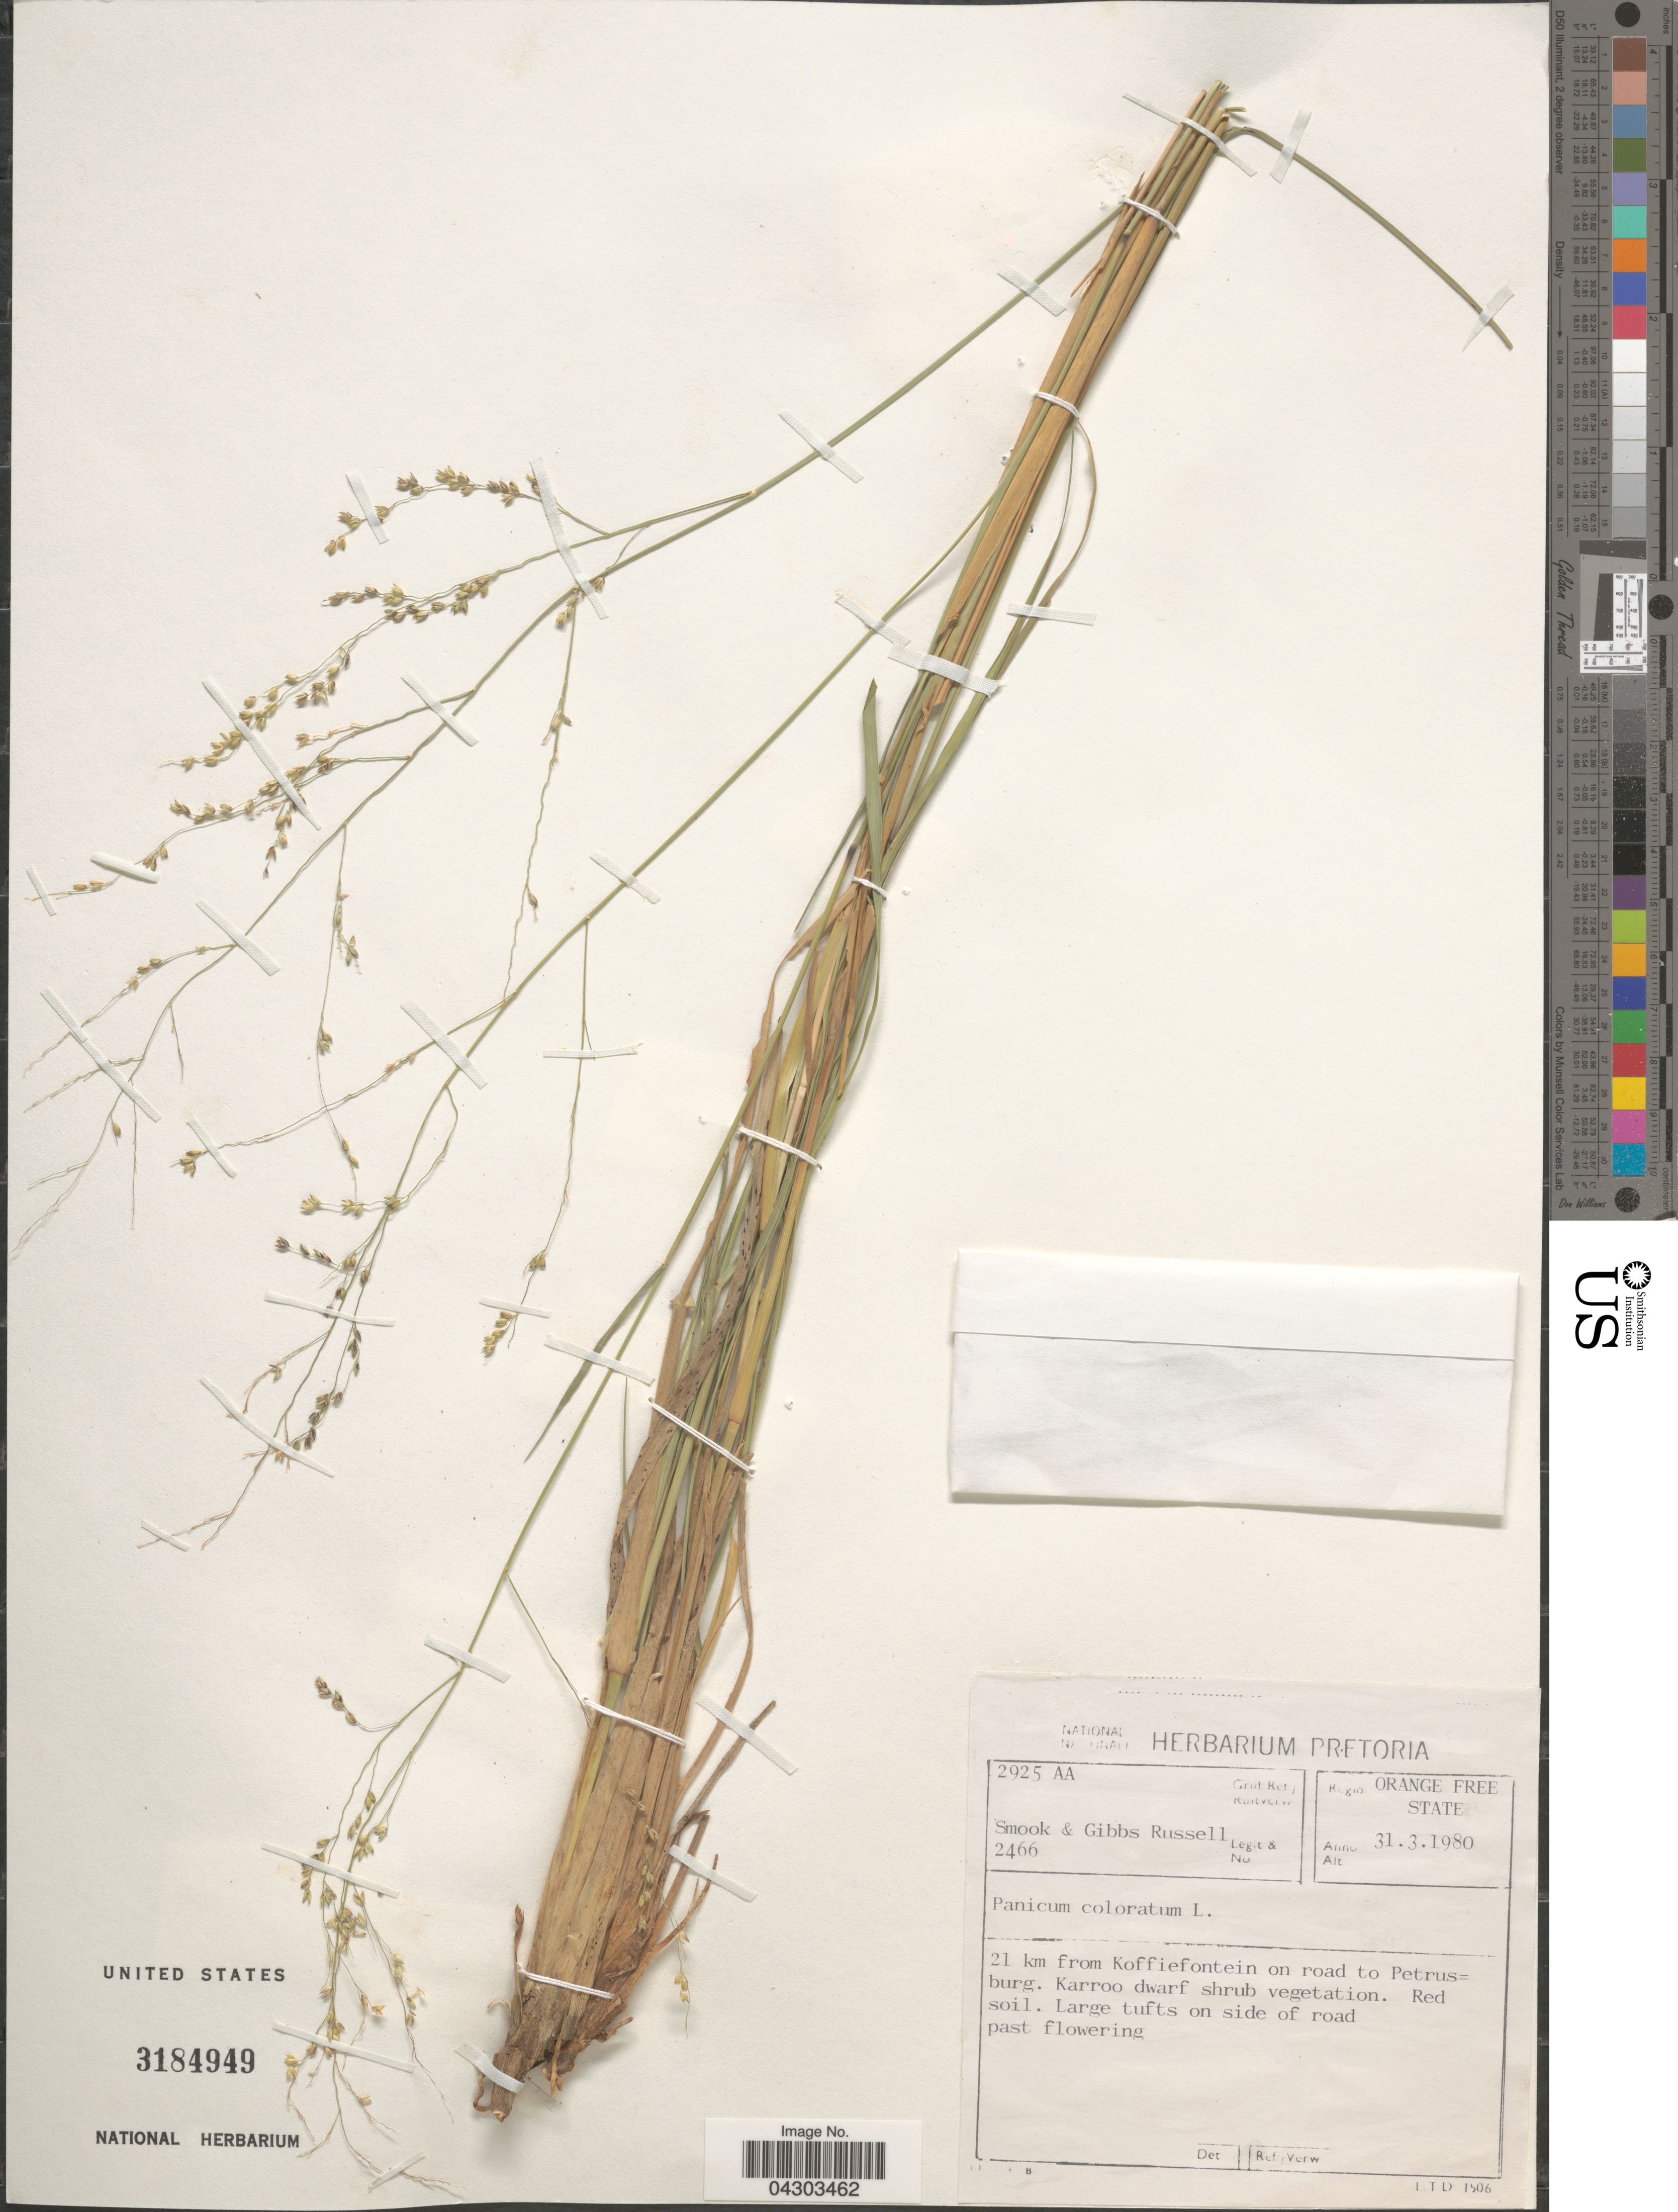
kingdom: Plantae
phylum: Tracheophyta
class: Liliopsida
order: Poales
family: Poaceae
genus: Panicum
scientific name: Panicum coloratum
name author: L.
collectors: L. Smook, Gibbs & -- Russell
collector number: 2466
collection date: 1980-03-31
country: South Africa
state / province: Free State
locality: Grid Ref./Ruitverw. 2925AA. Regio Orange Free State. 21 km from Koffiefontein on road to Petrusburg.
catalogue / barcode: US 3184949